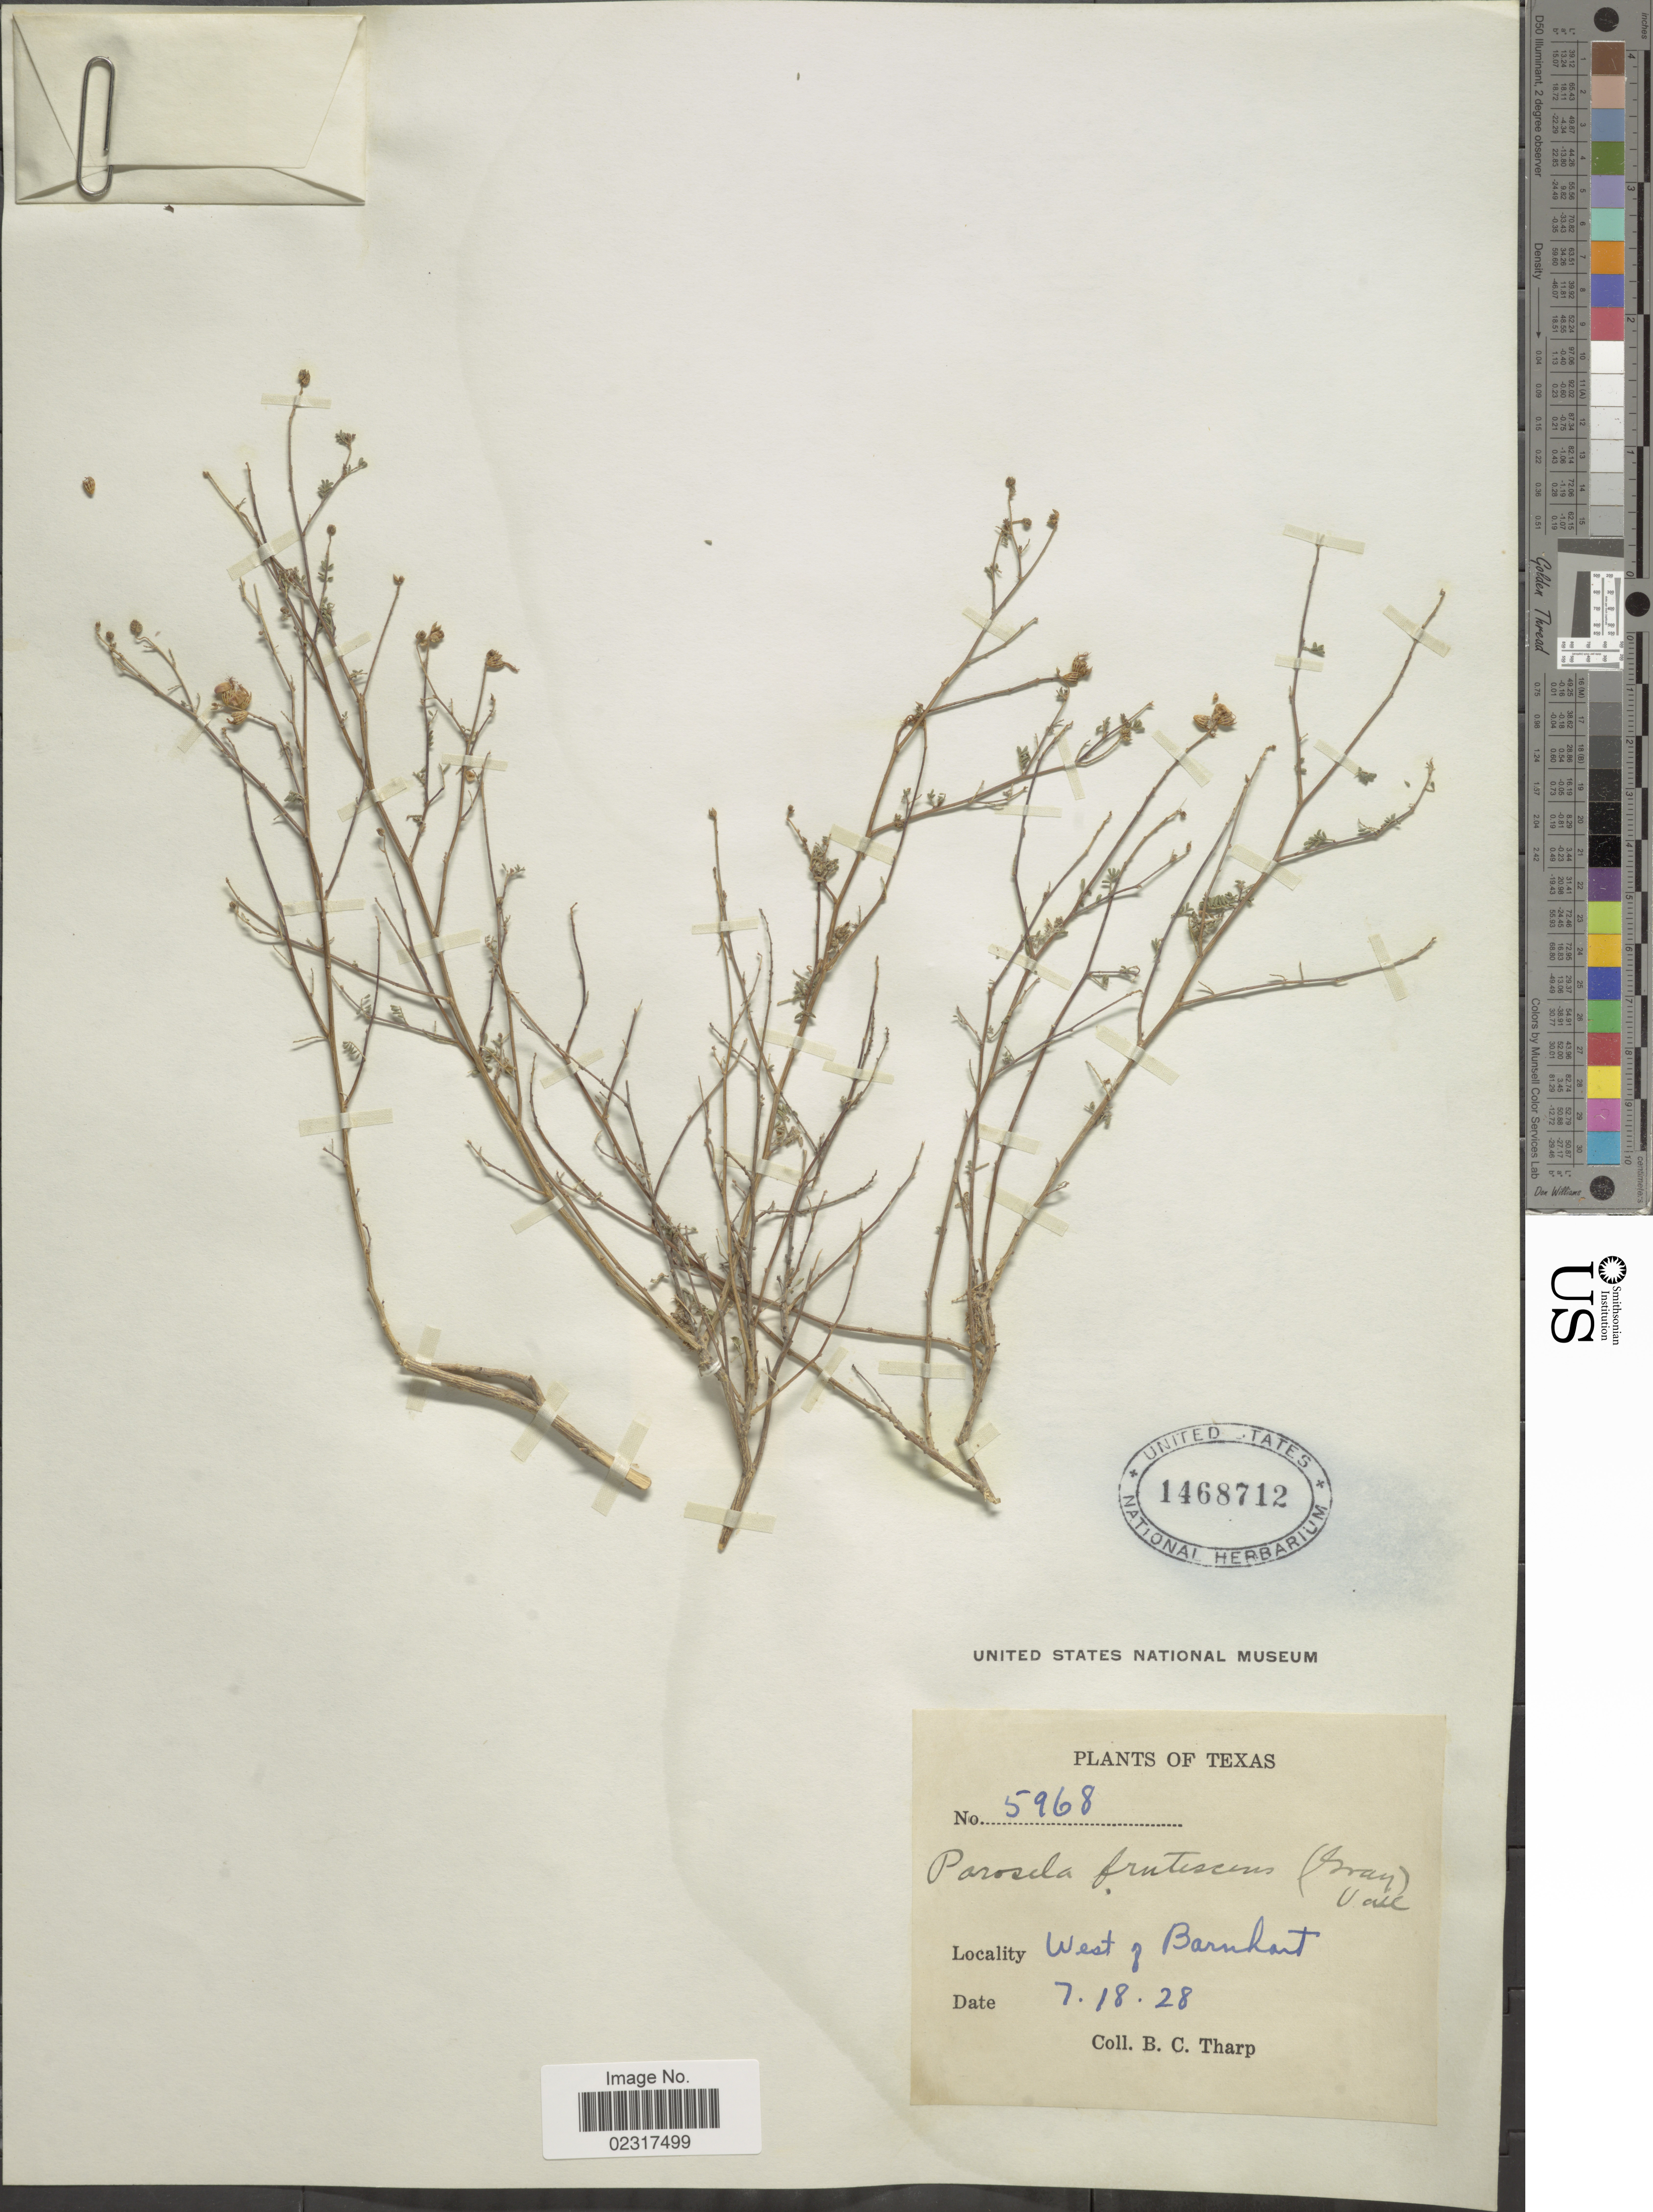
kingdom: Plantae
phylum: Tracheophyta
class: Magnoliopsida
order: Fabales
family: Fabaceae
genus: Dalea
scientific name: Dalea frutescens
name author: A. Gray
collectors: B. C. Tharp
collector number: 5968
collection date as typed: Transcribed d/m/y: 18/7/28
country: United States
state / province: Texas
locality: West of Barnhart.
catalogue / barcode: US 1468712